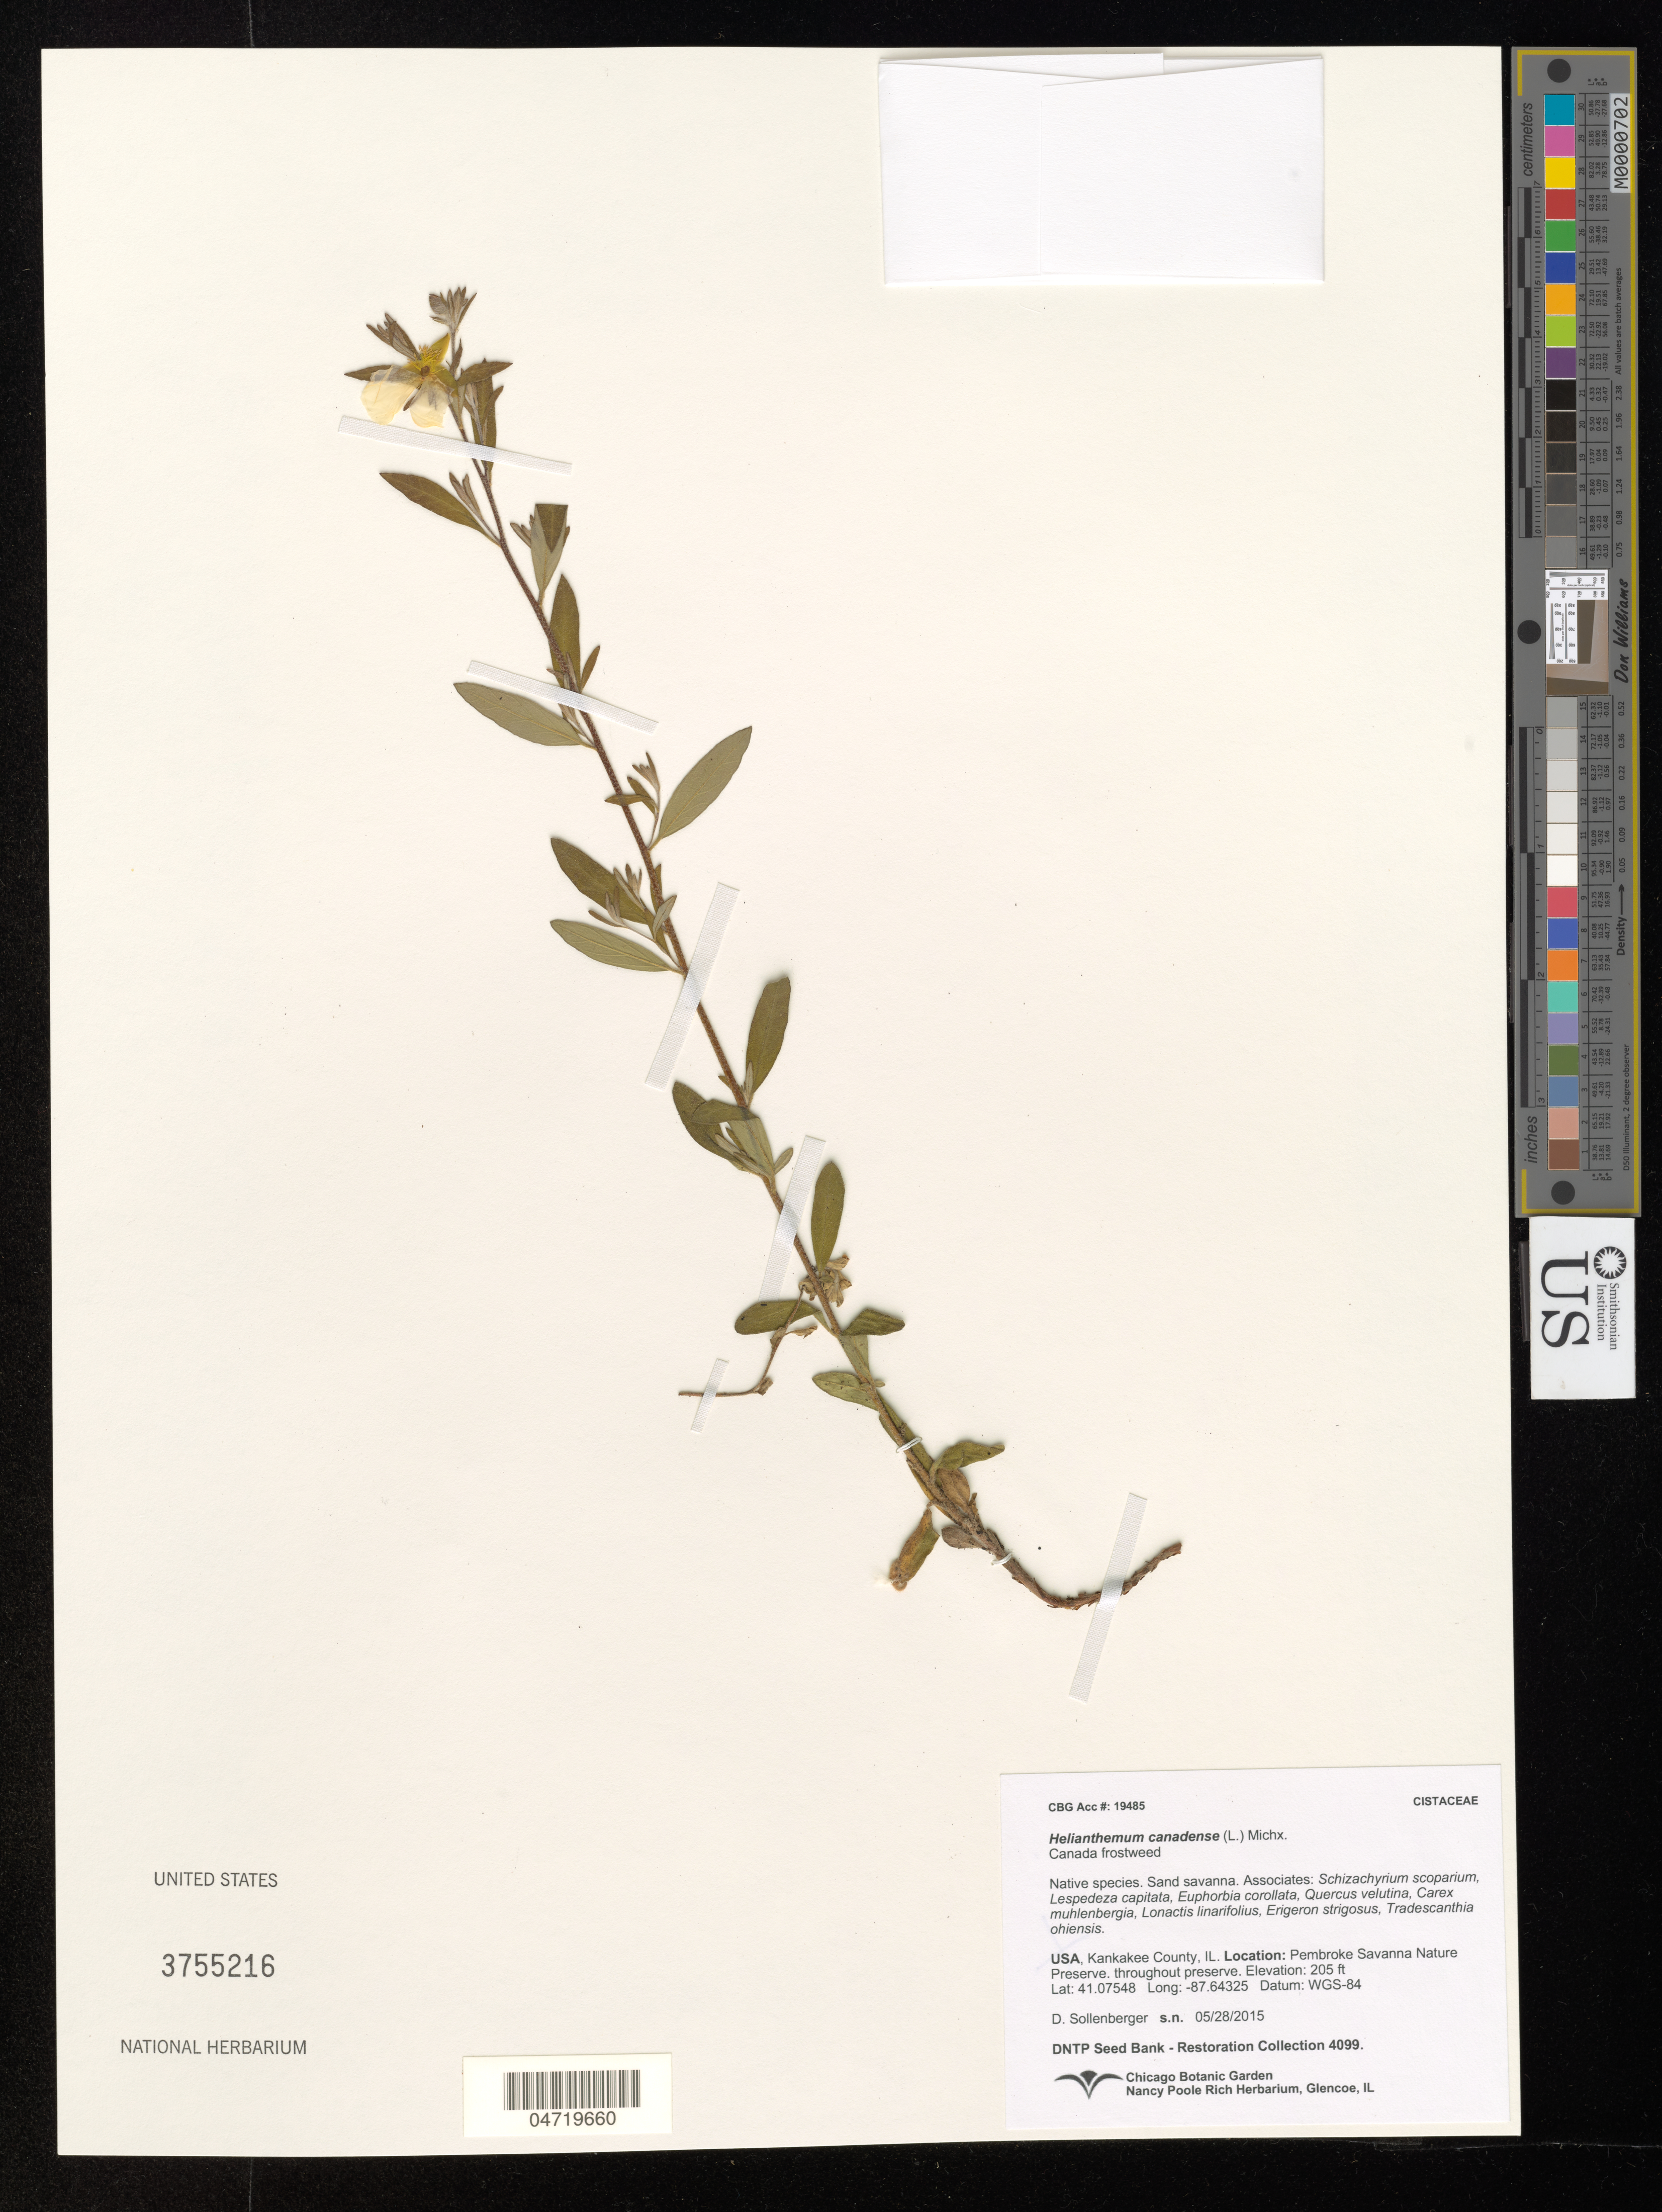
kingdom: Plantae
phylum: Tracheophyta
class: Magnoliopsida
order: Malvales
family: Cistaceae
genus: Helianthemum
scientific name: Helianthemum canadense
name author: (L.) Michx.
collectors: D. Sollenberger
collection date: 2015-05-28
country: United States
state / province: Illinois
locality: Kankakee County, IL. Pembroke Savanna Nature Preserve. throughout preserve.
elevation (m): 62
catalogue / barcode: US 3755216